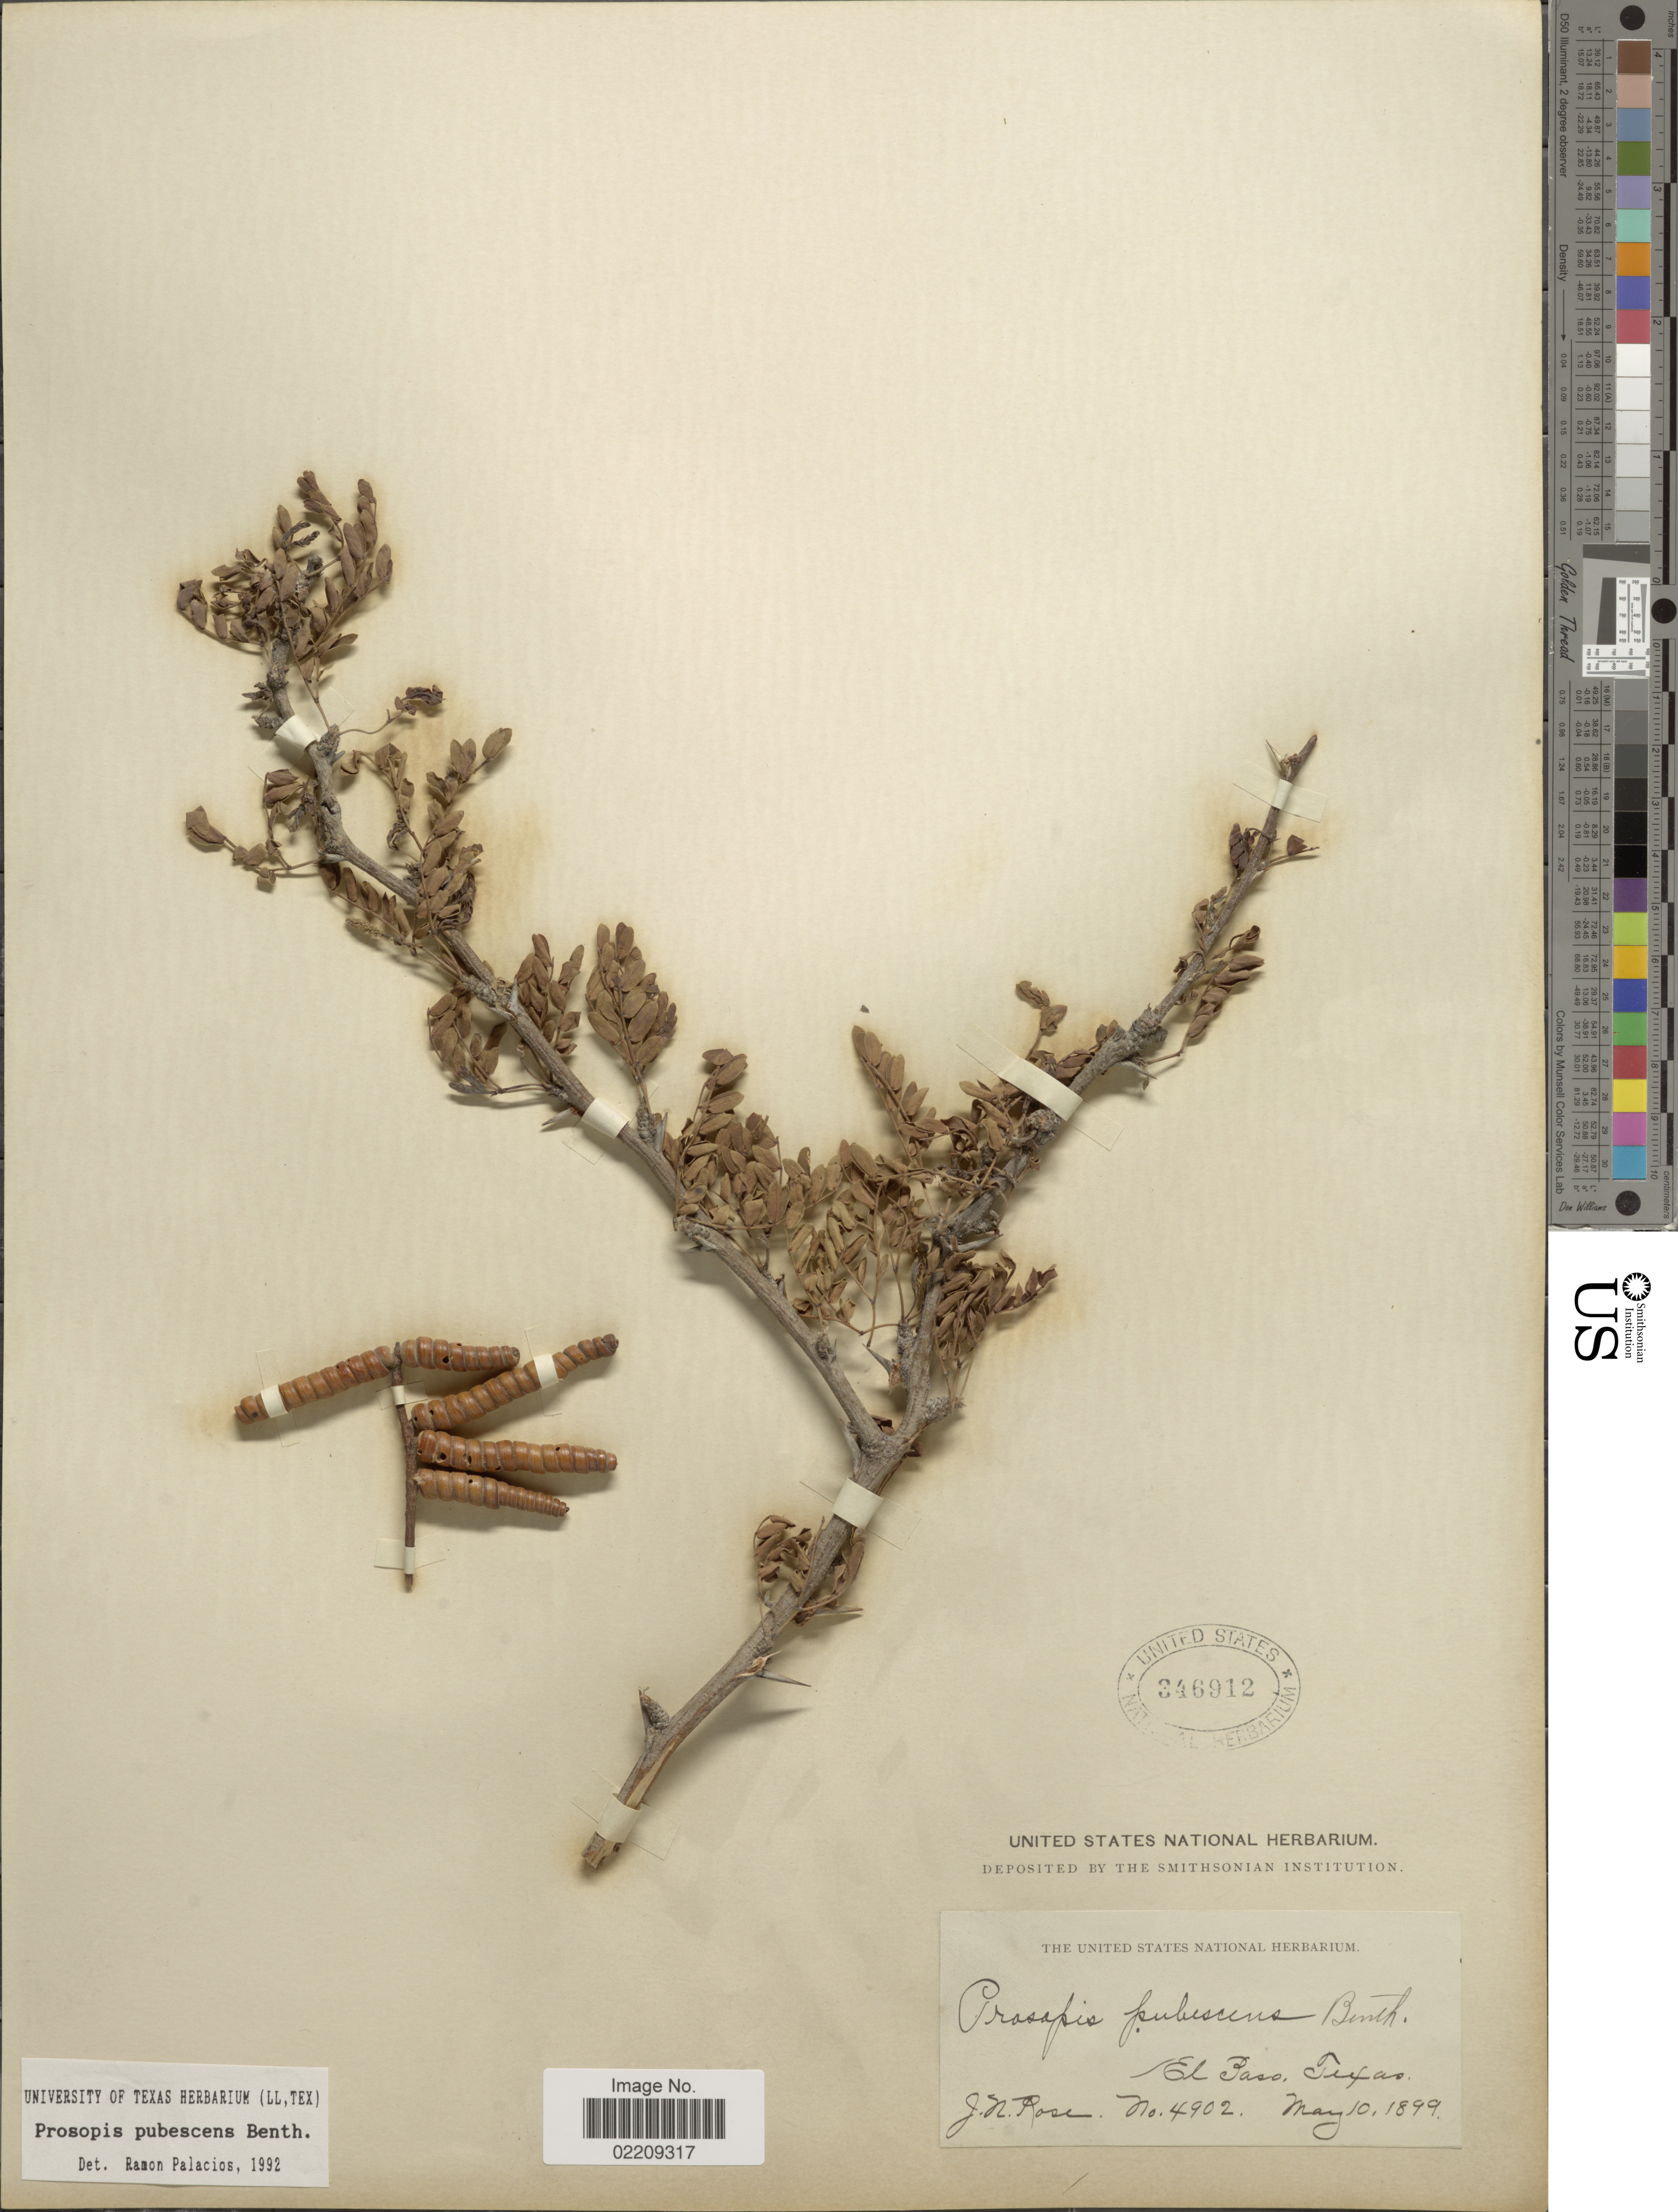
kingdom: Plantae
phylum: Tracheophyta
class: Magnoliopsida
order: Fabales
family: Fabaceae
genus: Strombocarpa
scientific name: Strombocarpa pubescens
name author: (Benth.) A. Gray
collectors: J. N. Rose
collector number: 4902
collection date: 1899-05-10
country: United States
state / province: Texas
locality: El Paso.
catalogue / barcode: US 346912